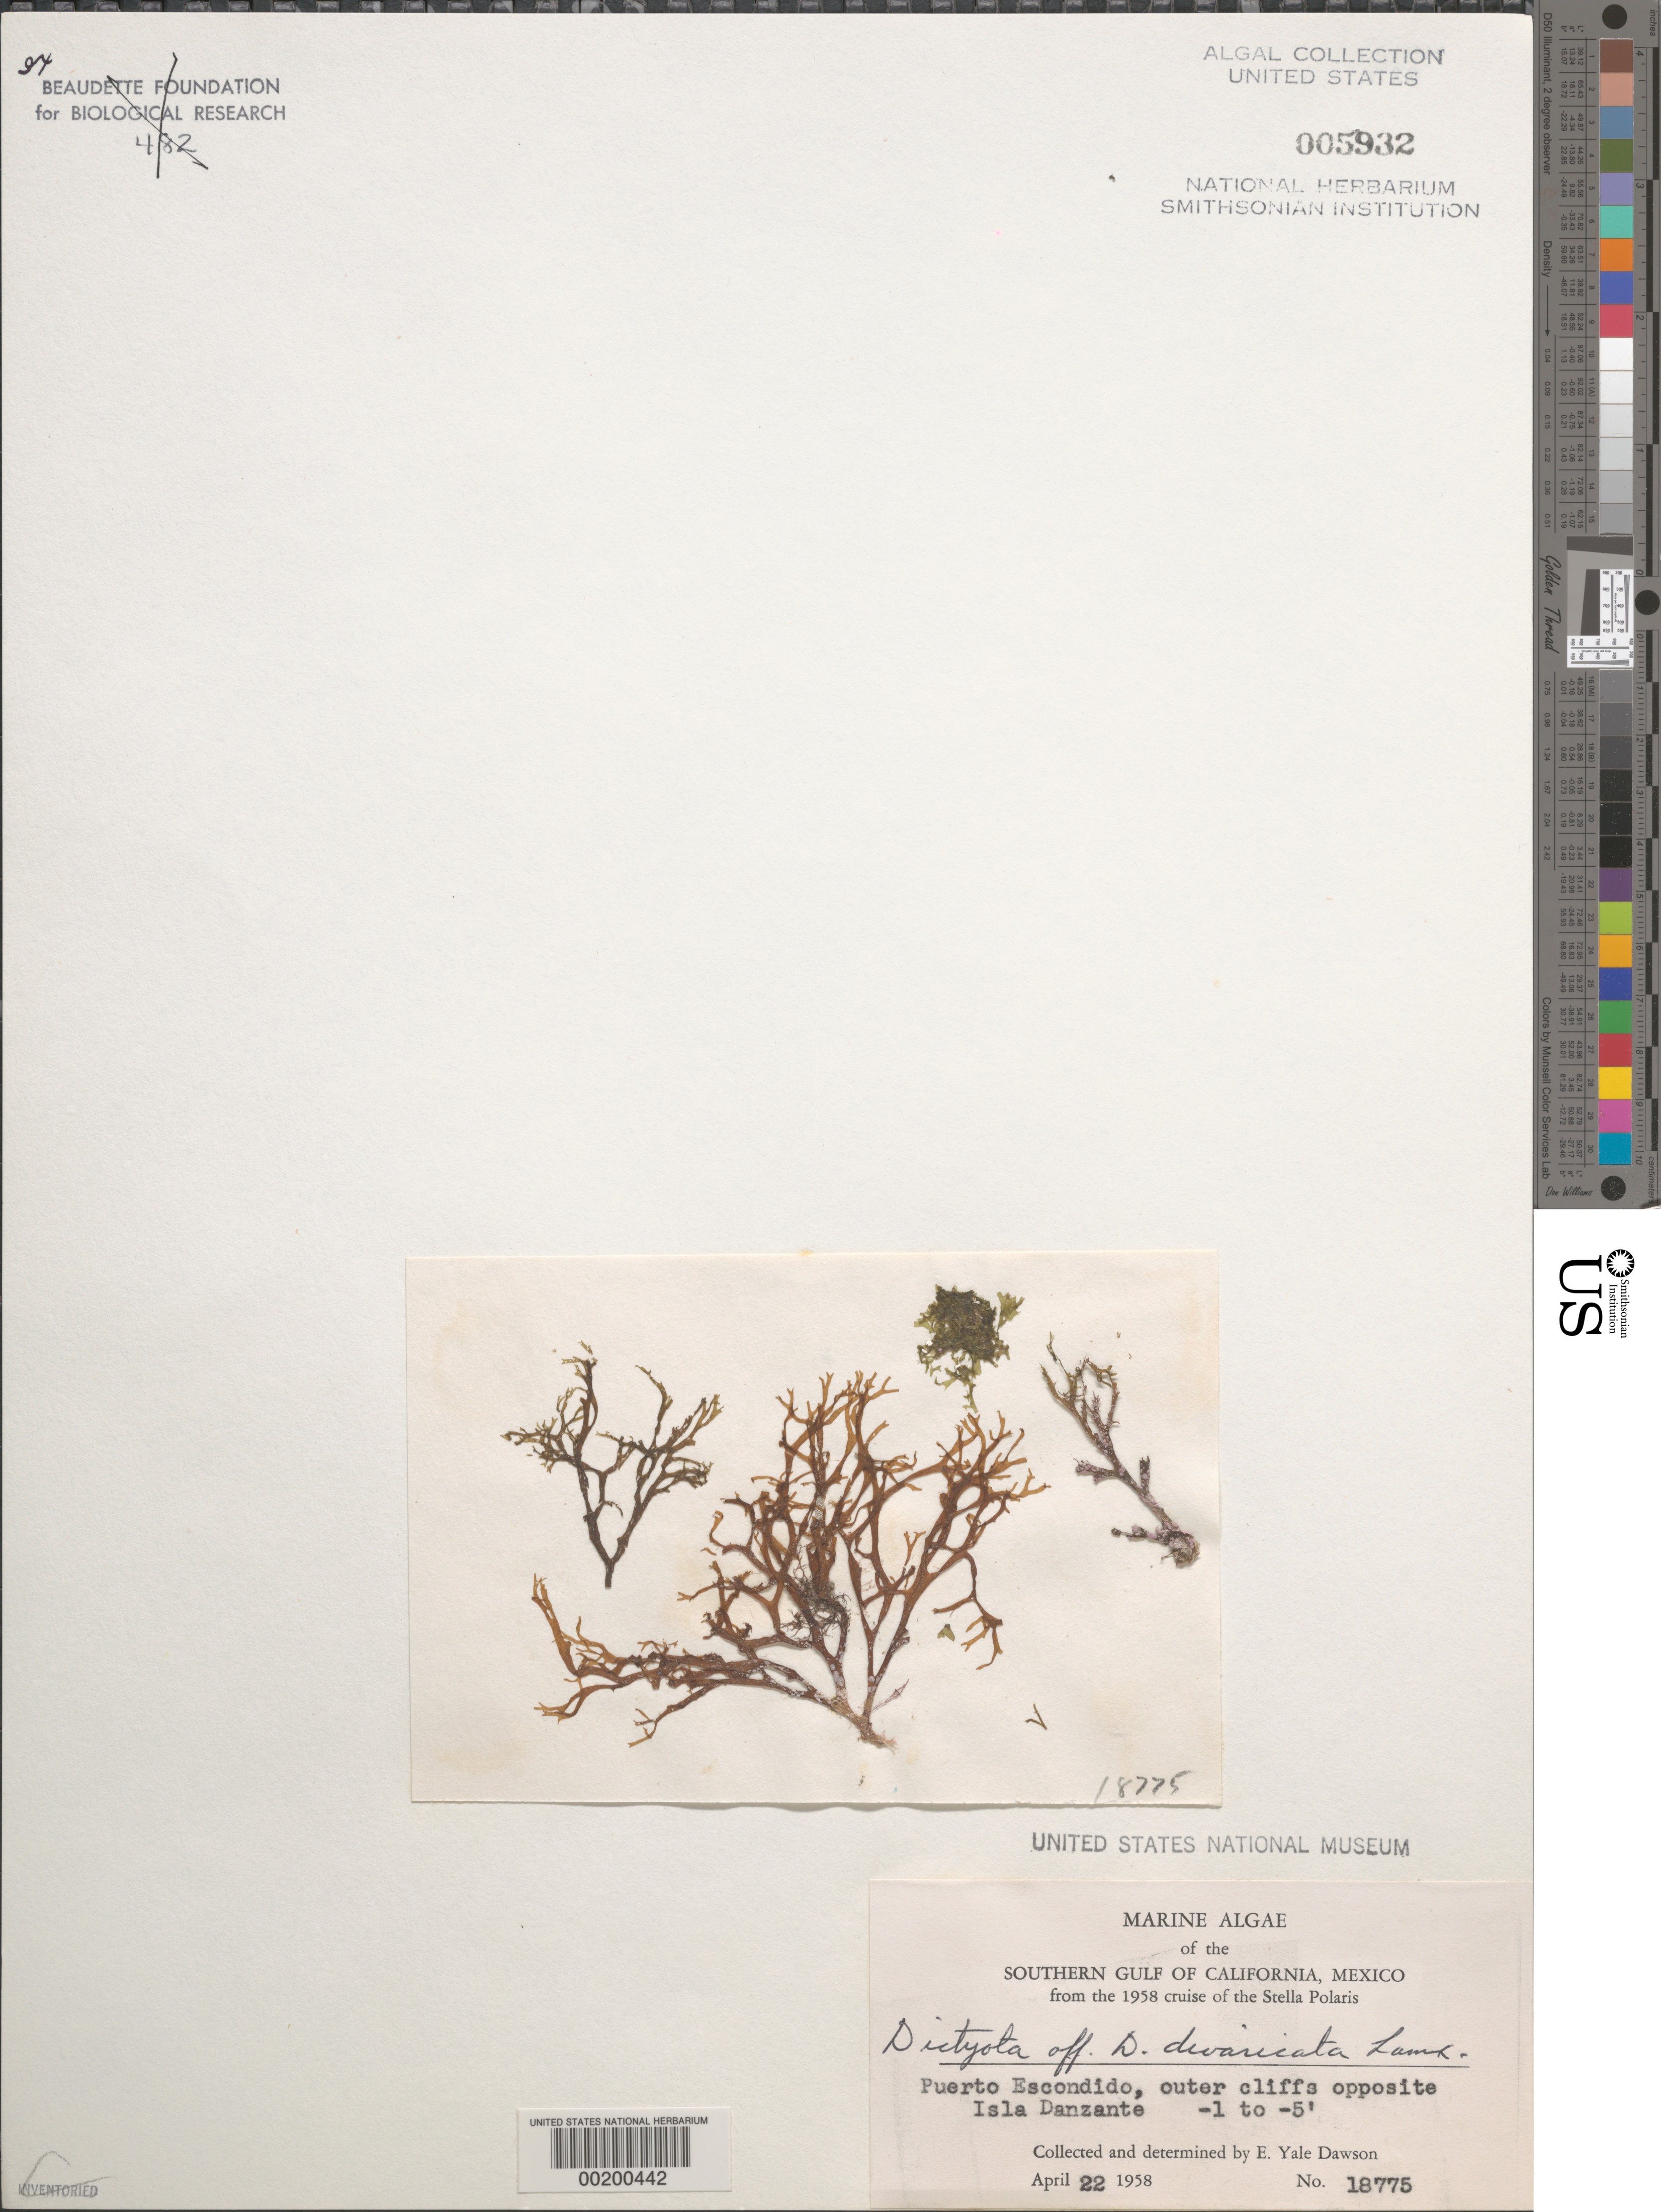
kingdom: Chromista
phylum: Ochrophyta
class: Phaeophyceae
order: Dictyotales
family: Dictyotaceae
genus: Dictyota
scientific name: Dictyota divaricata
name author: J.V.Lamouroux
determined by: Dawson, E. Y.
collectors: E. Y. Dawson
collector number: EYD 18775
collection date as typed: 22 Apr 1958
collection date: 1958-04-22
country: Mexico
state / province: Baja California Sur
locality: Puerto Escondido, opposite Isla Danzante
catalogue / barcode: US 5932